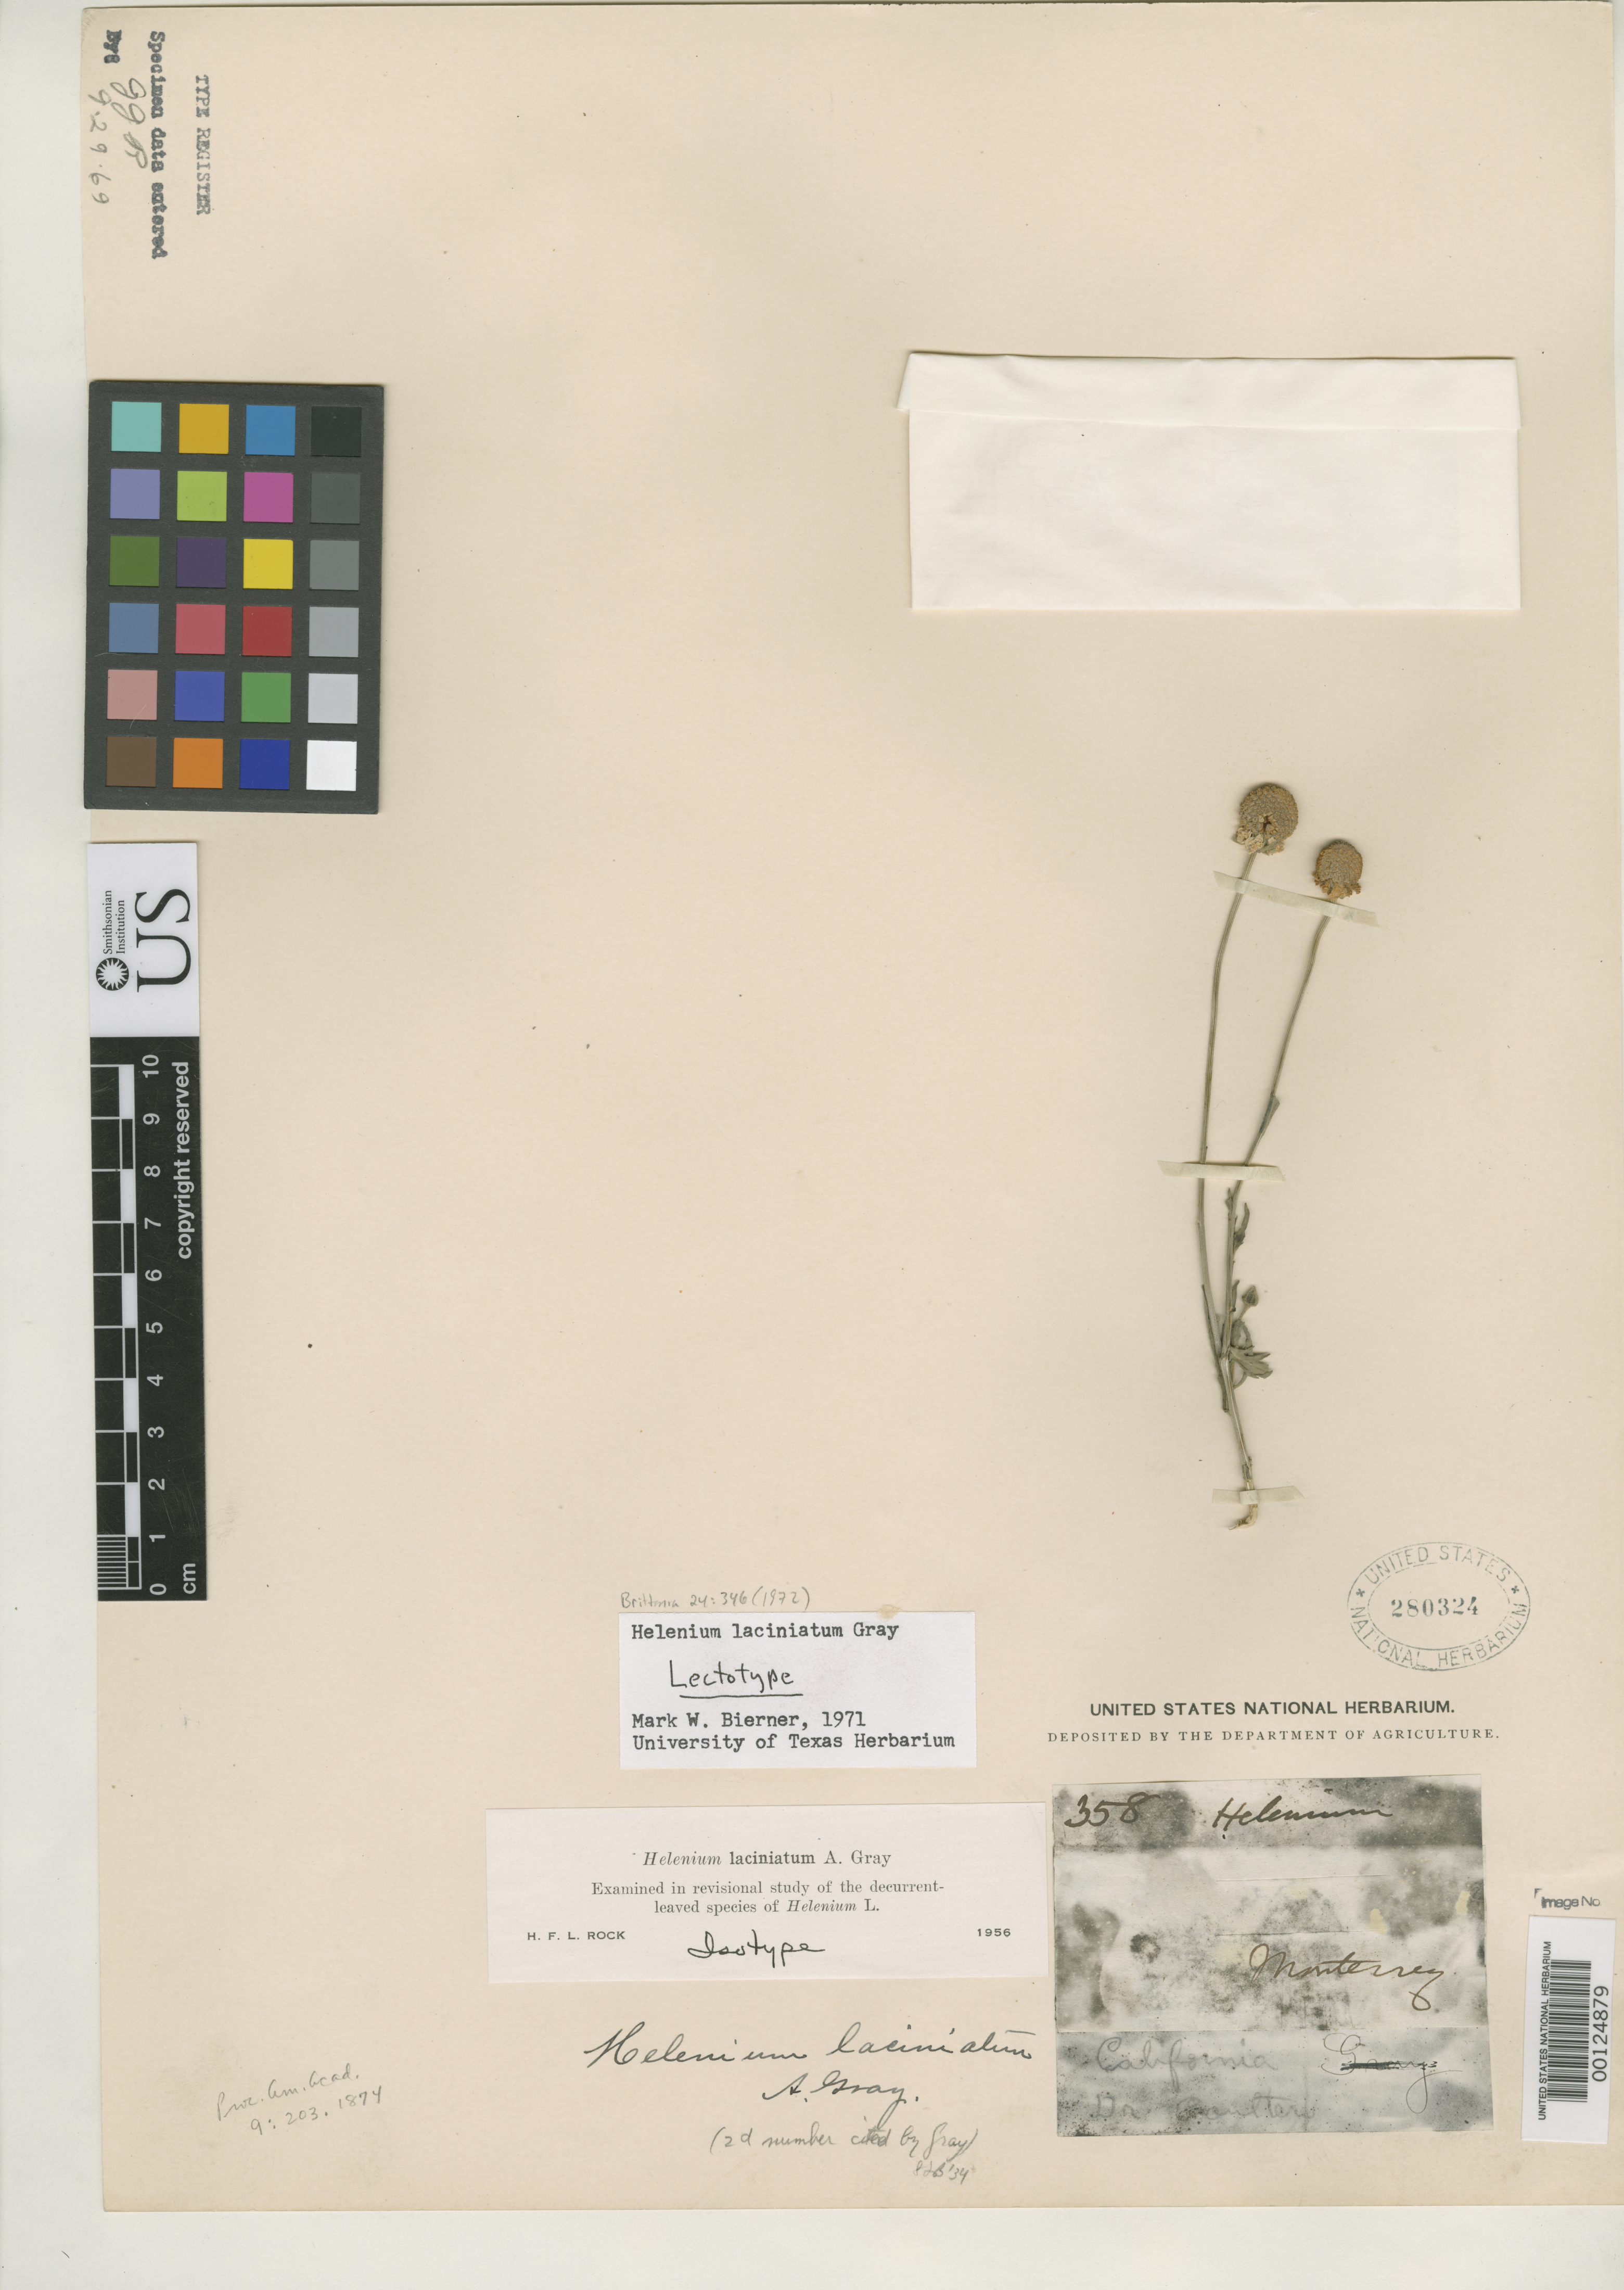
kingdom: Plantae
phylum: Tracheophyta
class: Magnoliopsida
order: Asterales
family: Asteraceae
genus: Helenium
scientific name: Helenium laciniatum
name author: A. Gray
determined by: Bierner, M. W.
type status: Lectotype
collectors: J. M. Coulter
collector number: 358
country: United States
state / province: California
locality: California. "Monterrey." [According to Bierner 1972, "presumably collected in Mexico near Hermosillo, Sonora"]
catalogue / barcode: US 280324